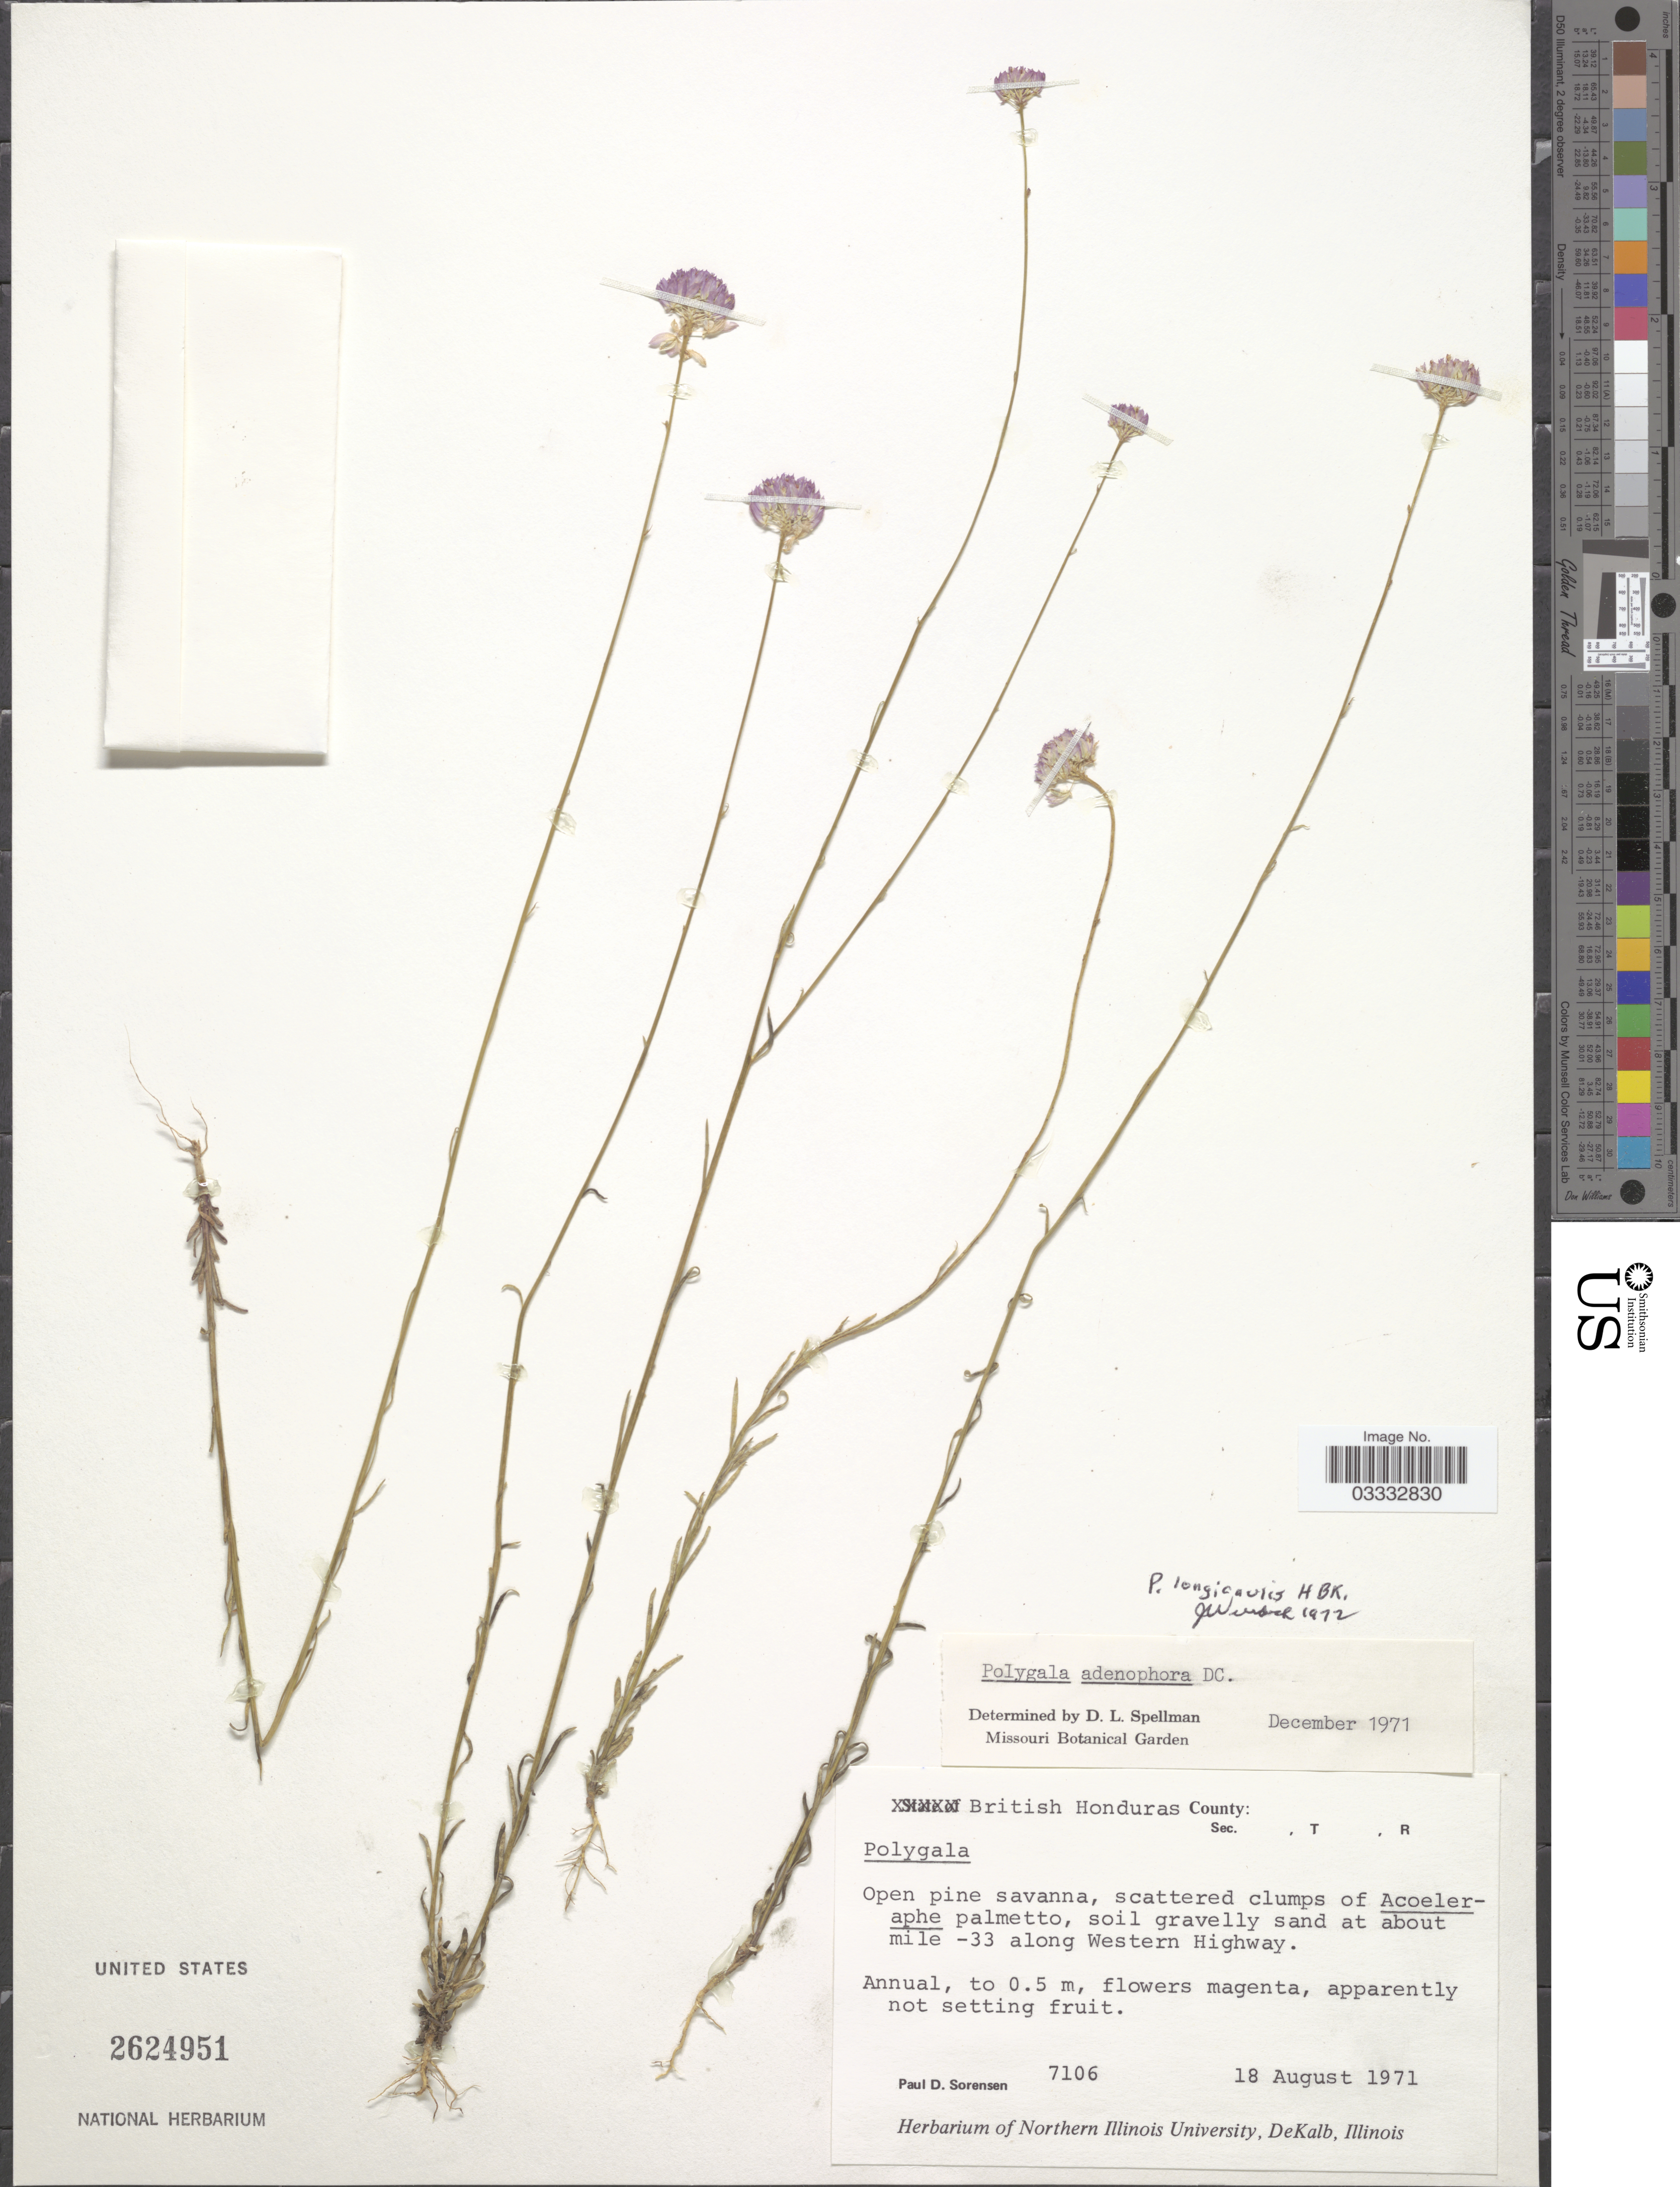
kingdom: Plantae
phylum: Tracheophyta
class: Magnoliopsida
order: Fabales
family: Polygalaceae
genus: Polygala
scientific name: Polygala longicaulis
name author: Kunth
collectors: P. Sorensen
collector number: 7106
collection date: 1971-08-18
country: Belize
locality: British Honduras. Soil gravelly sand at about mile -33 along Western Highway.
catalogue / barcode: US 2624951